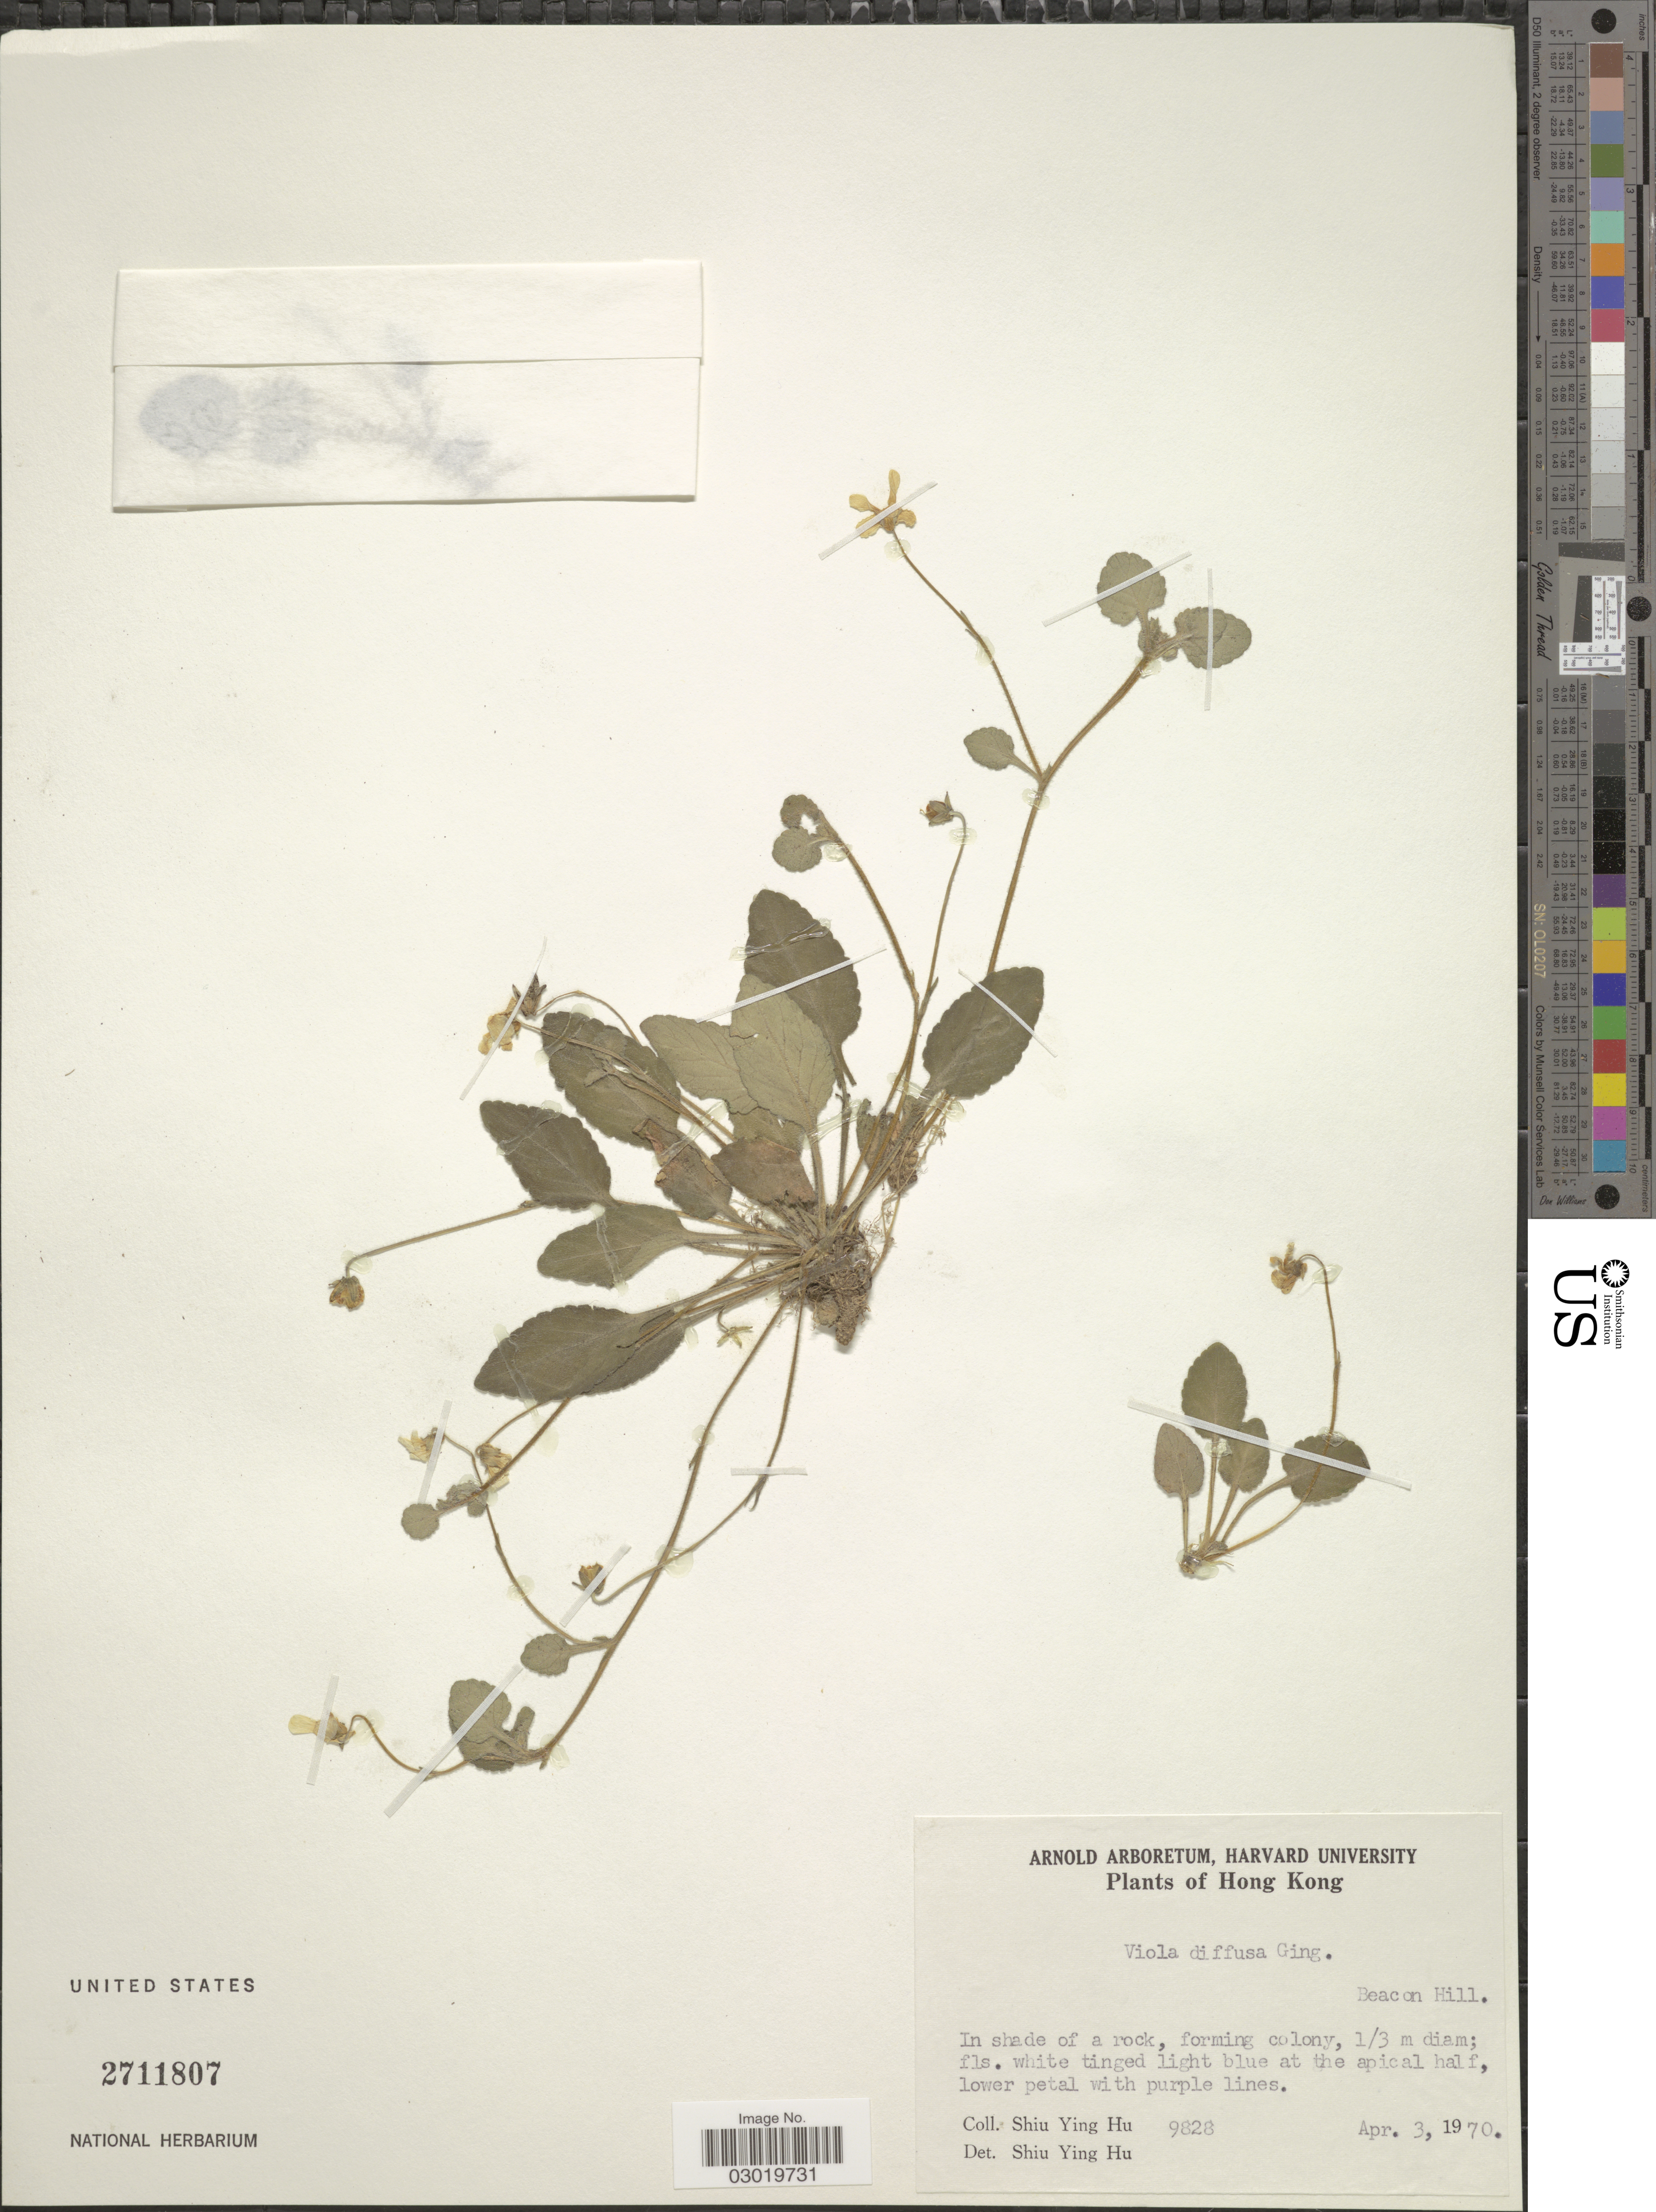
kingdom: Plantae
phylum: Tracheophyta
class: Magnoliopsida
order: Malpighiales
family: Violaceae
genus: Viola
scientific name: Viola diffusa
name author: Ging.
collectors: S. Y. Hu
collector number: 9828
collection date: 1970-04-03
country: China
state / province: Hong Kong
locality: Beacon Hill.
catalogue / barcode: US 2711807